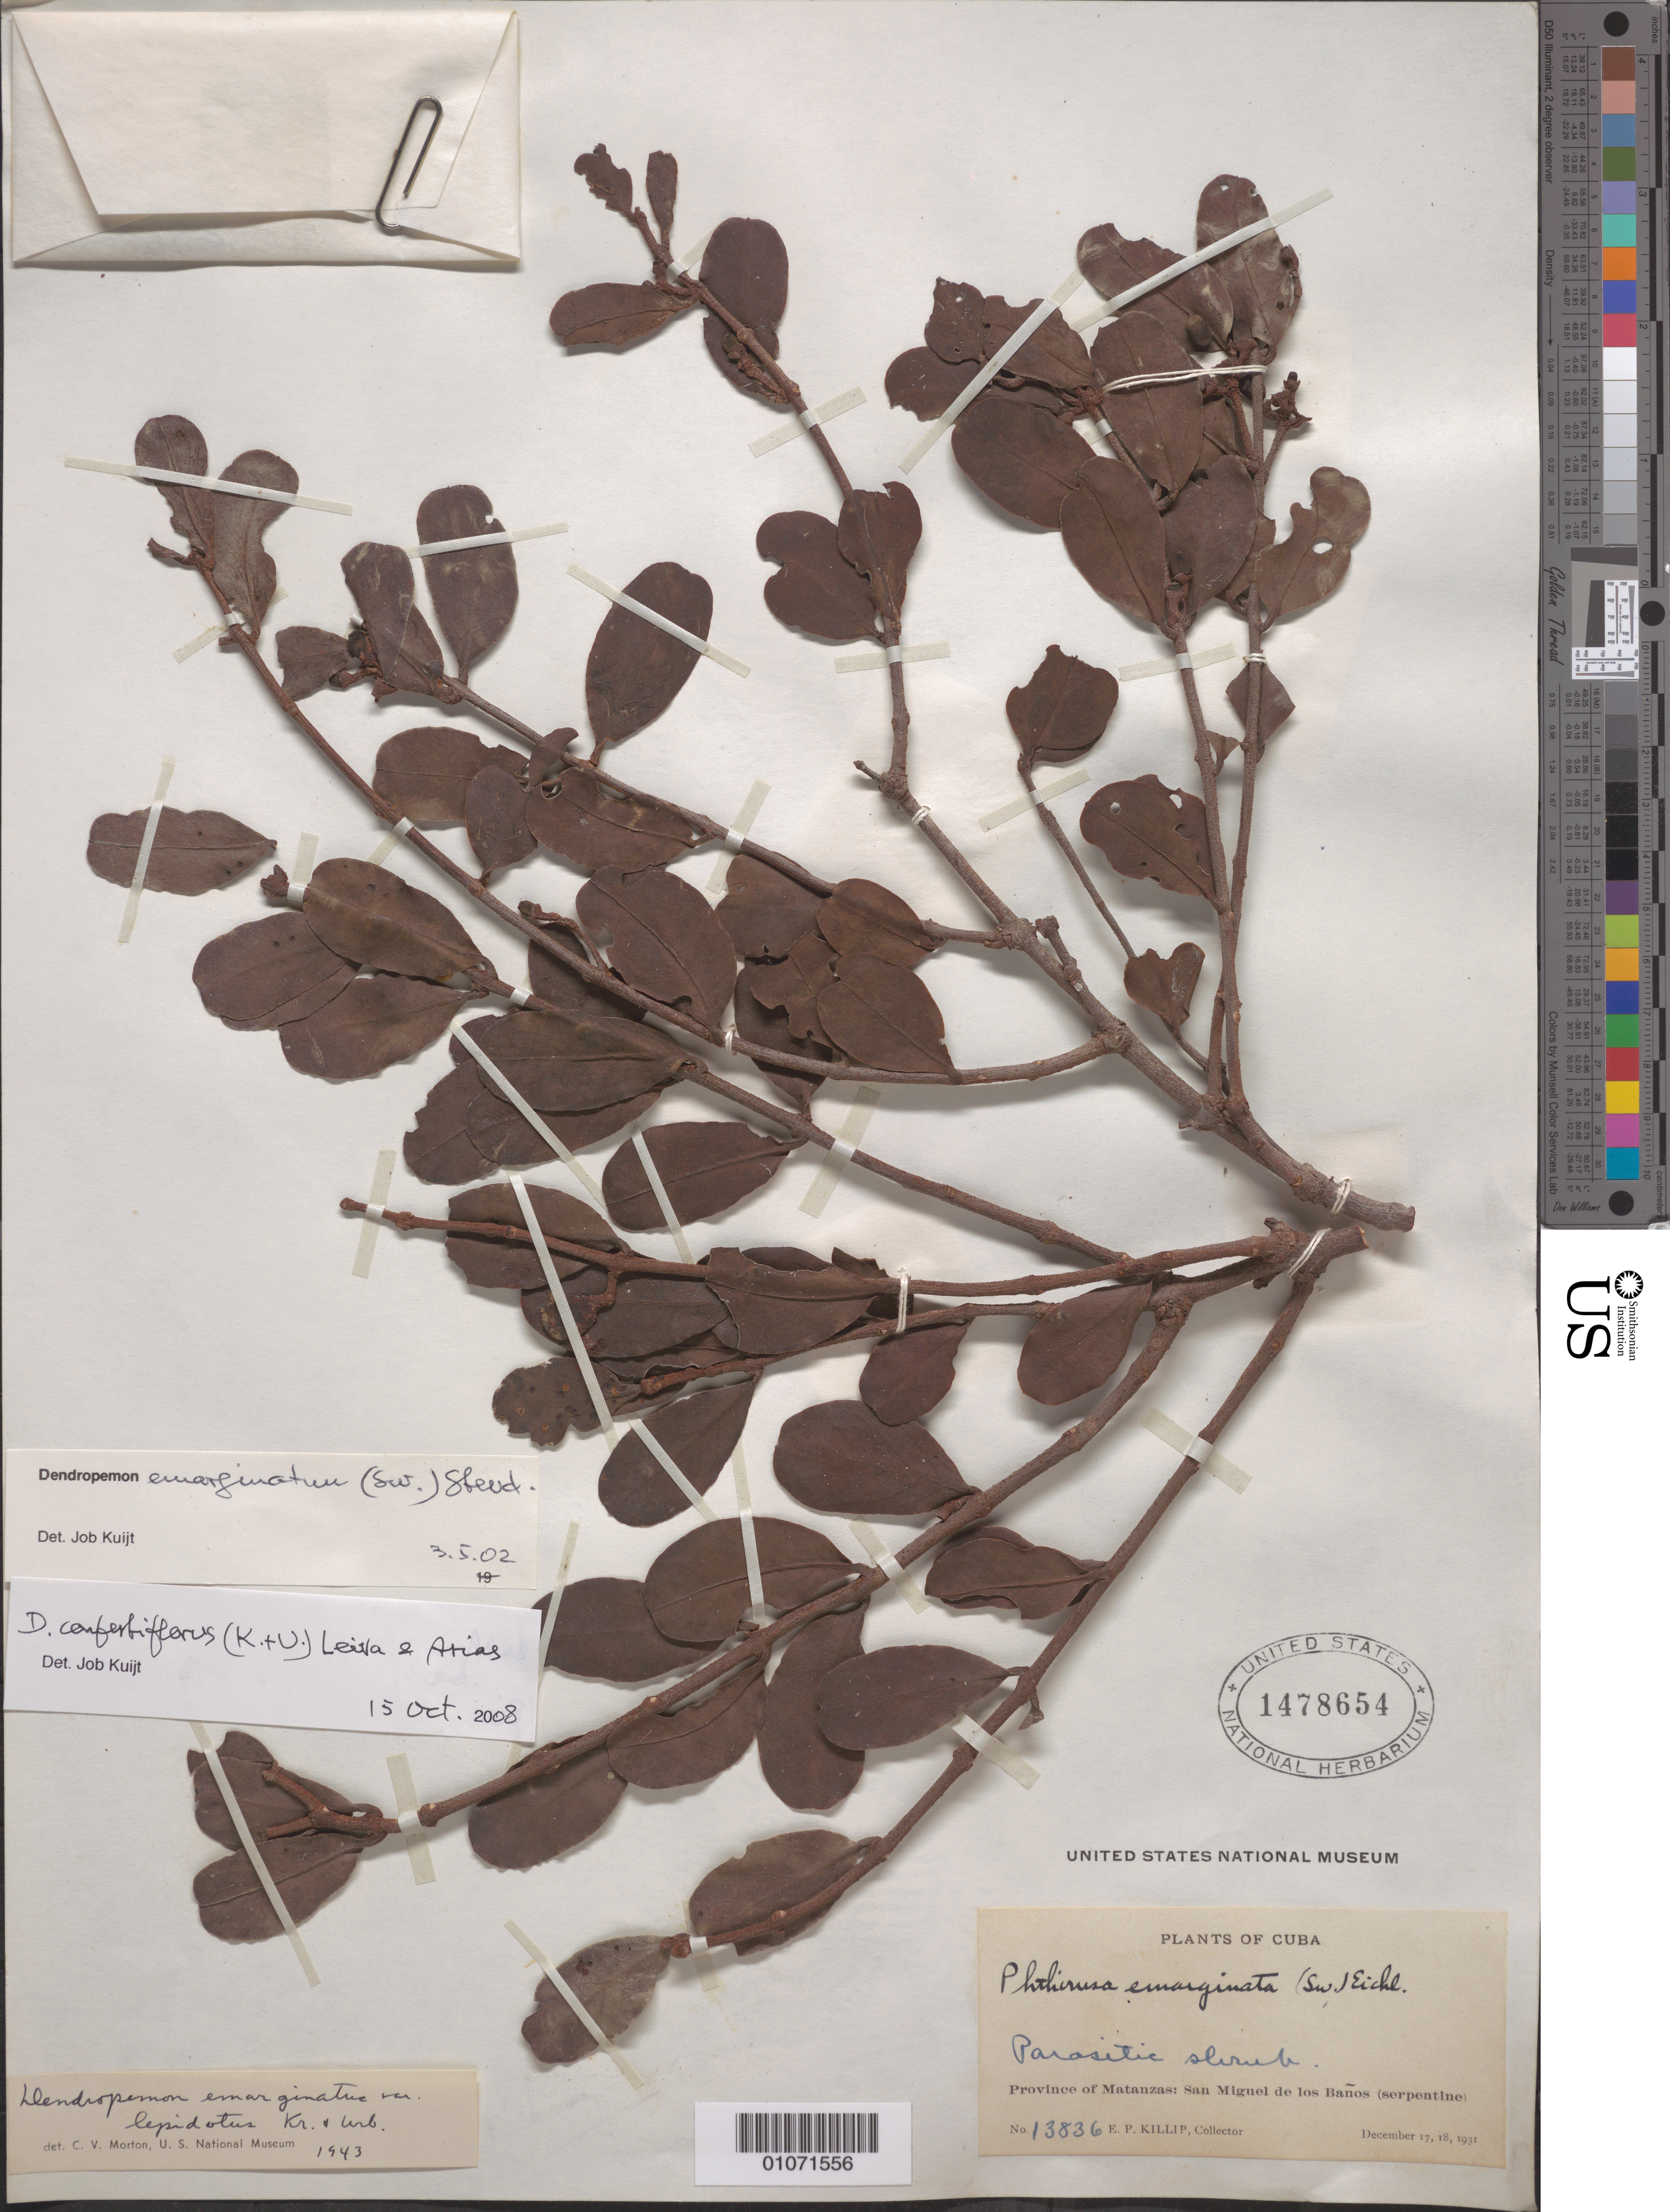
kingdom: Plantae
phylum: Tracheophyta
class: Magnoliopsida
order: Santalales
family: Loranthaceae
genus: Dendropemon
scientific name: Dendropemon confertiflorus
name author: (Krug & Urb.) Leiva & I. Arias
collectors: E. P. Killip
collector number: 13836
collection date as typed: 17 Dec 1931 to 18 Dec 1931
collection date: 1931-12-17/1931-12-18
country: Cuba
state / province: Matanzas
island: Cuba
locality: San Miguel de los Banos (serpentine)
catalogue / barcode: US 1478654